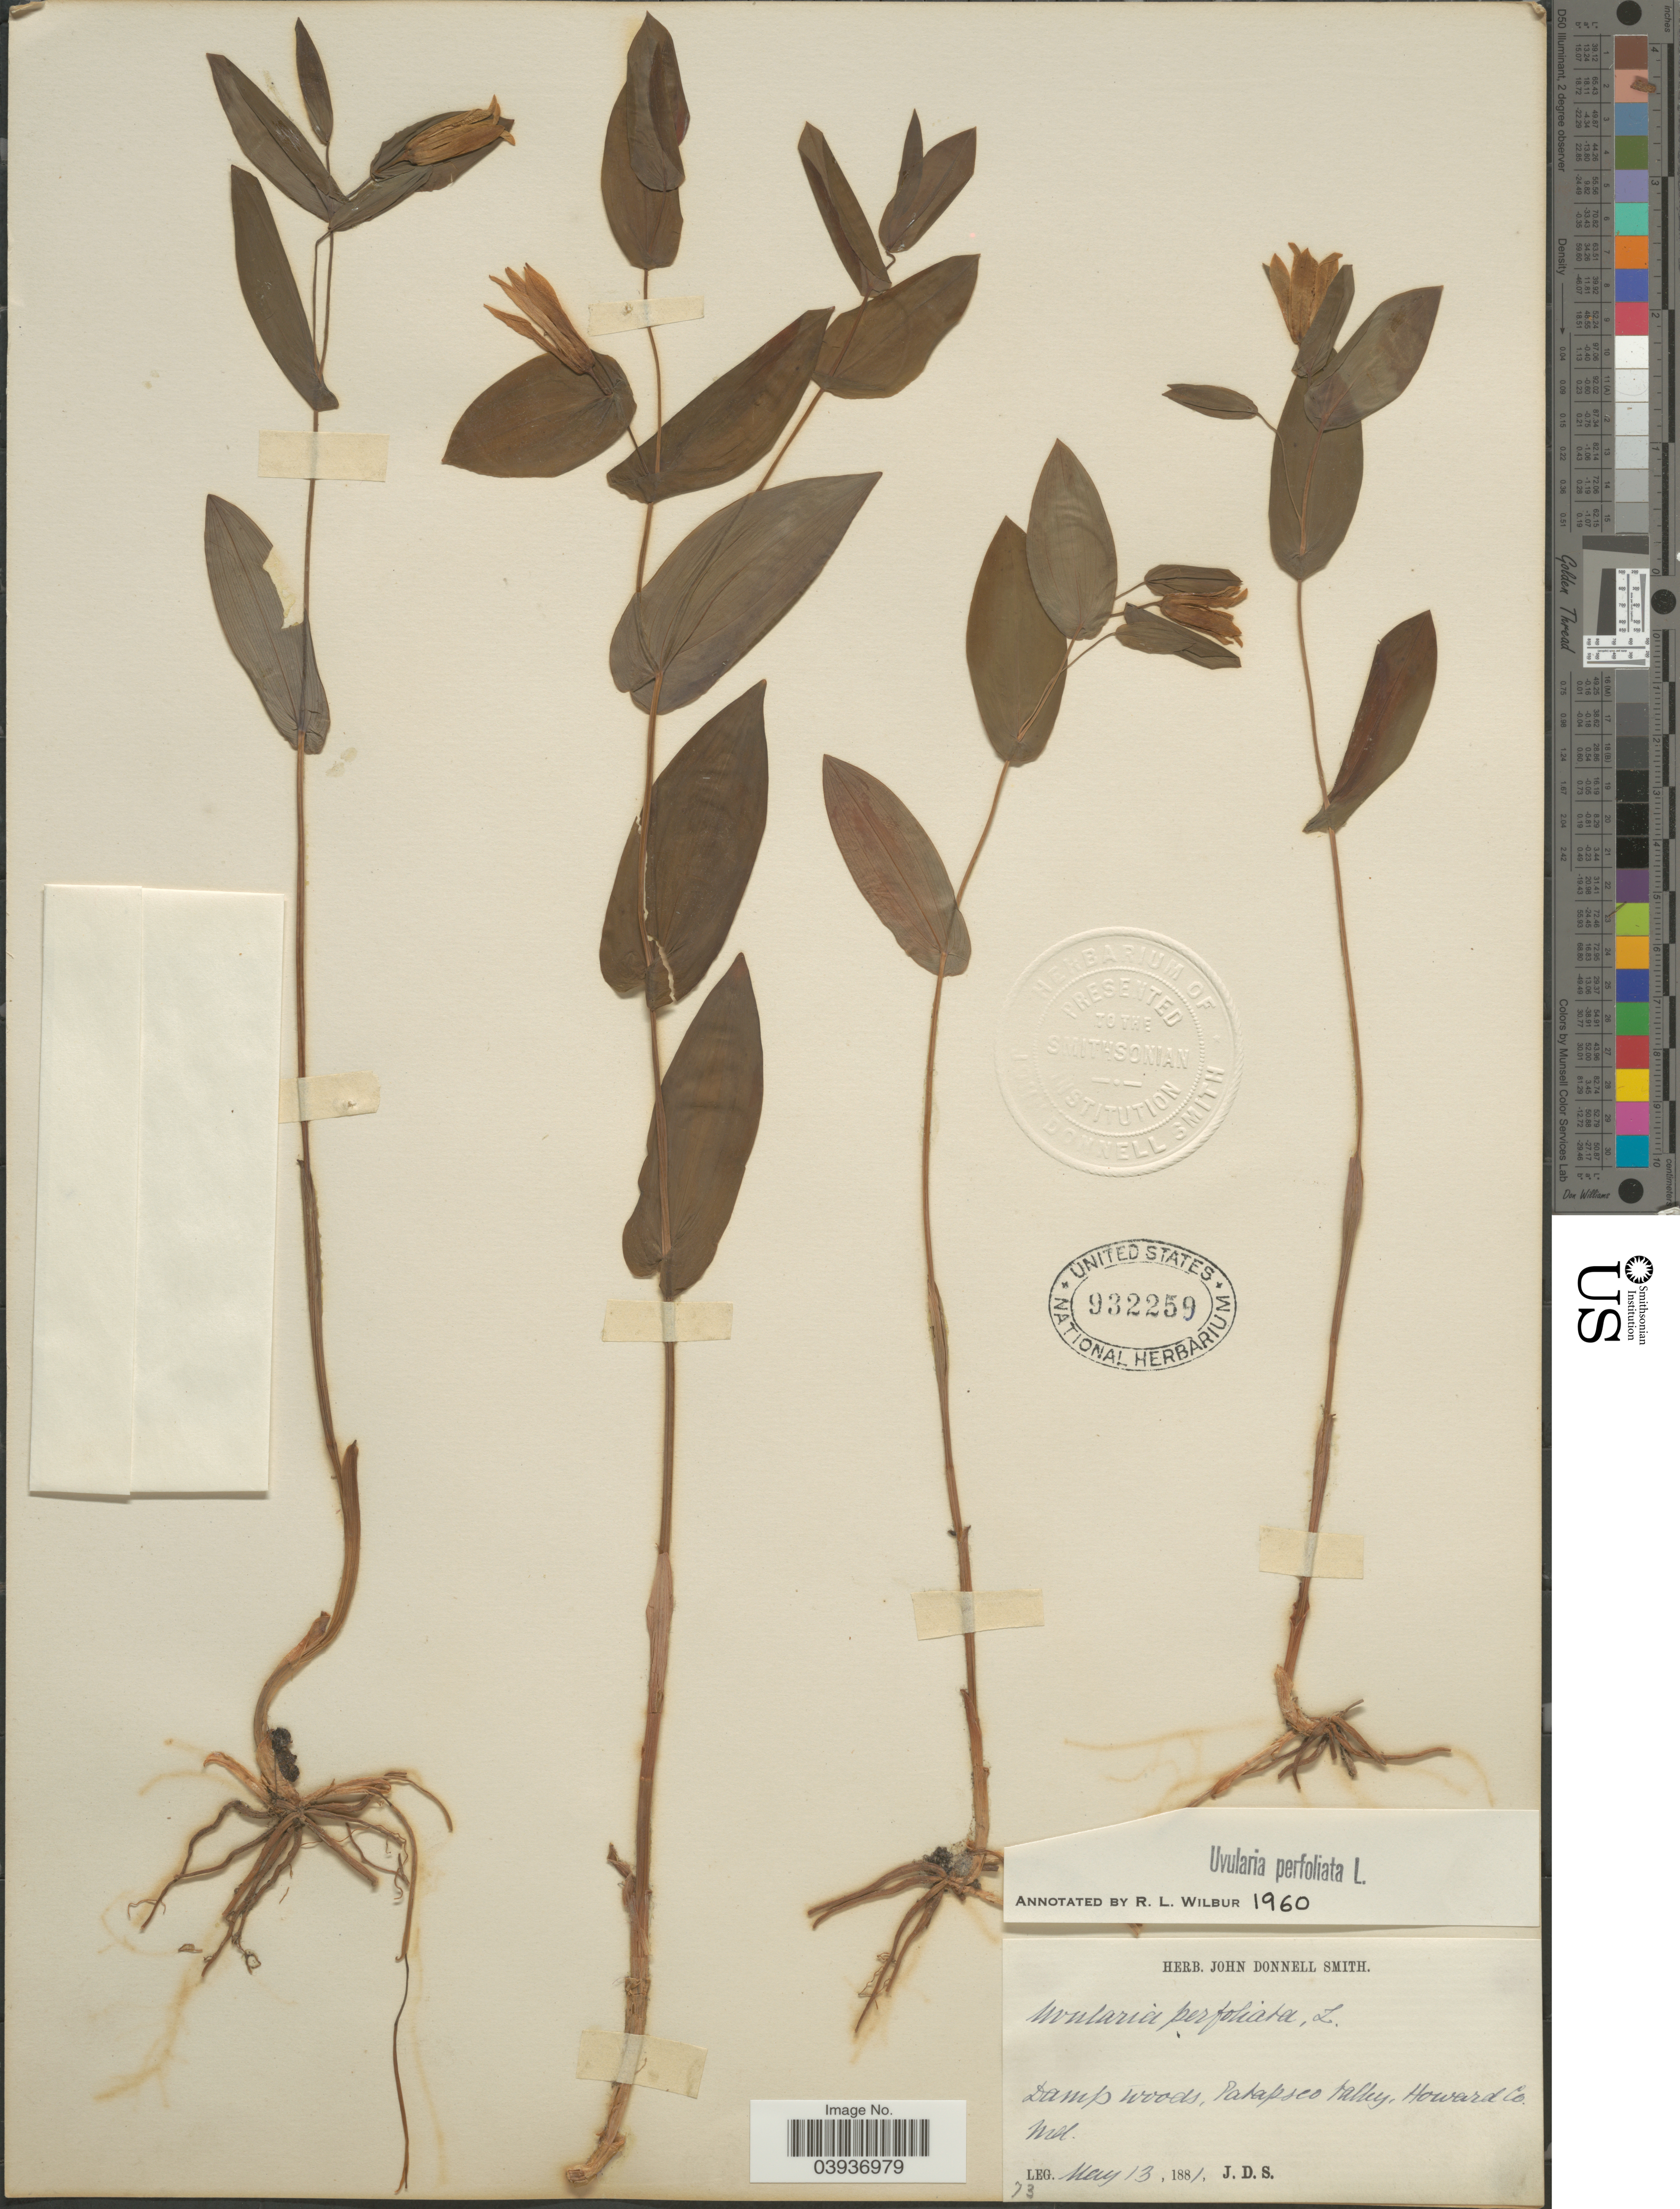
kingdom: Plantae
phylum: Tracheophyta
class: Liliopsida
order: Liliales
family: Colchicaceae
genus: Uvularia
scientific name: Uvularia perfoliata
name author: L.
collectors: J. Donnell Smith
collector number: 73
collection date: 1881-05-13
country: United States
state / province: Maryland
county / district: Howard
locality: Patapsco Valley, Howard Co.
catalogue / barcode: US 932259